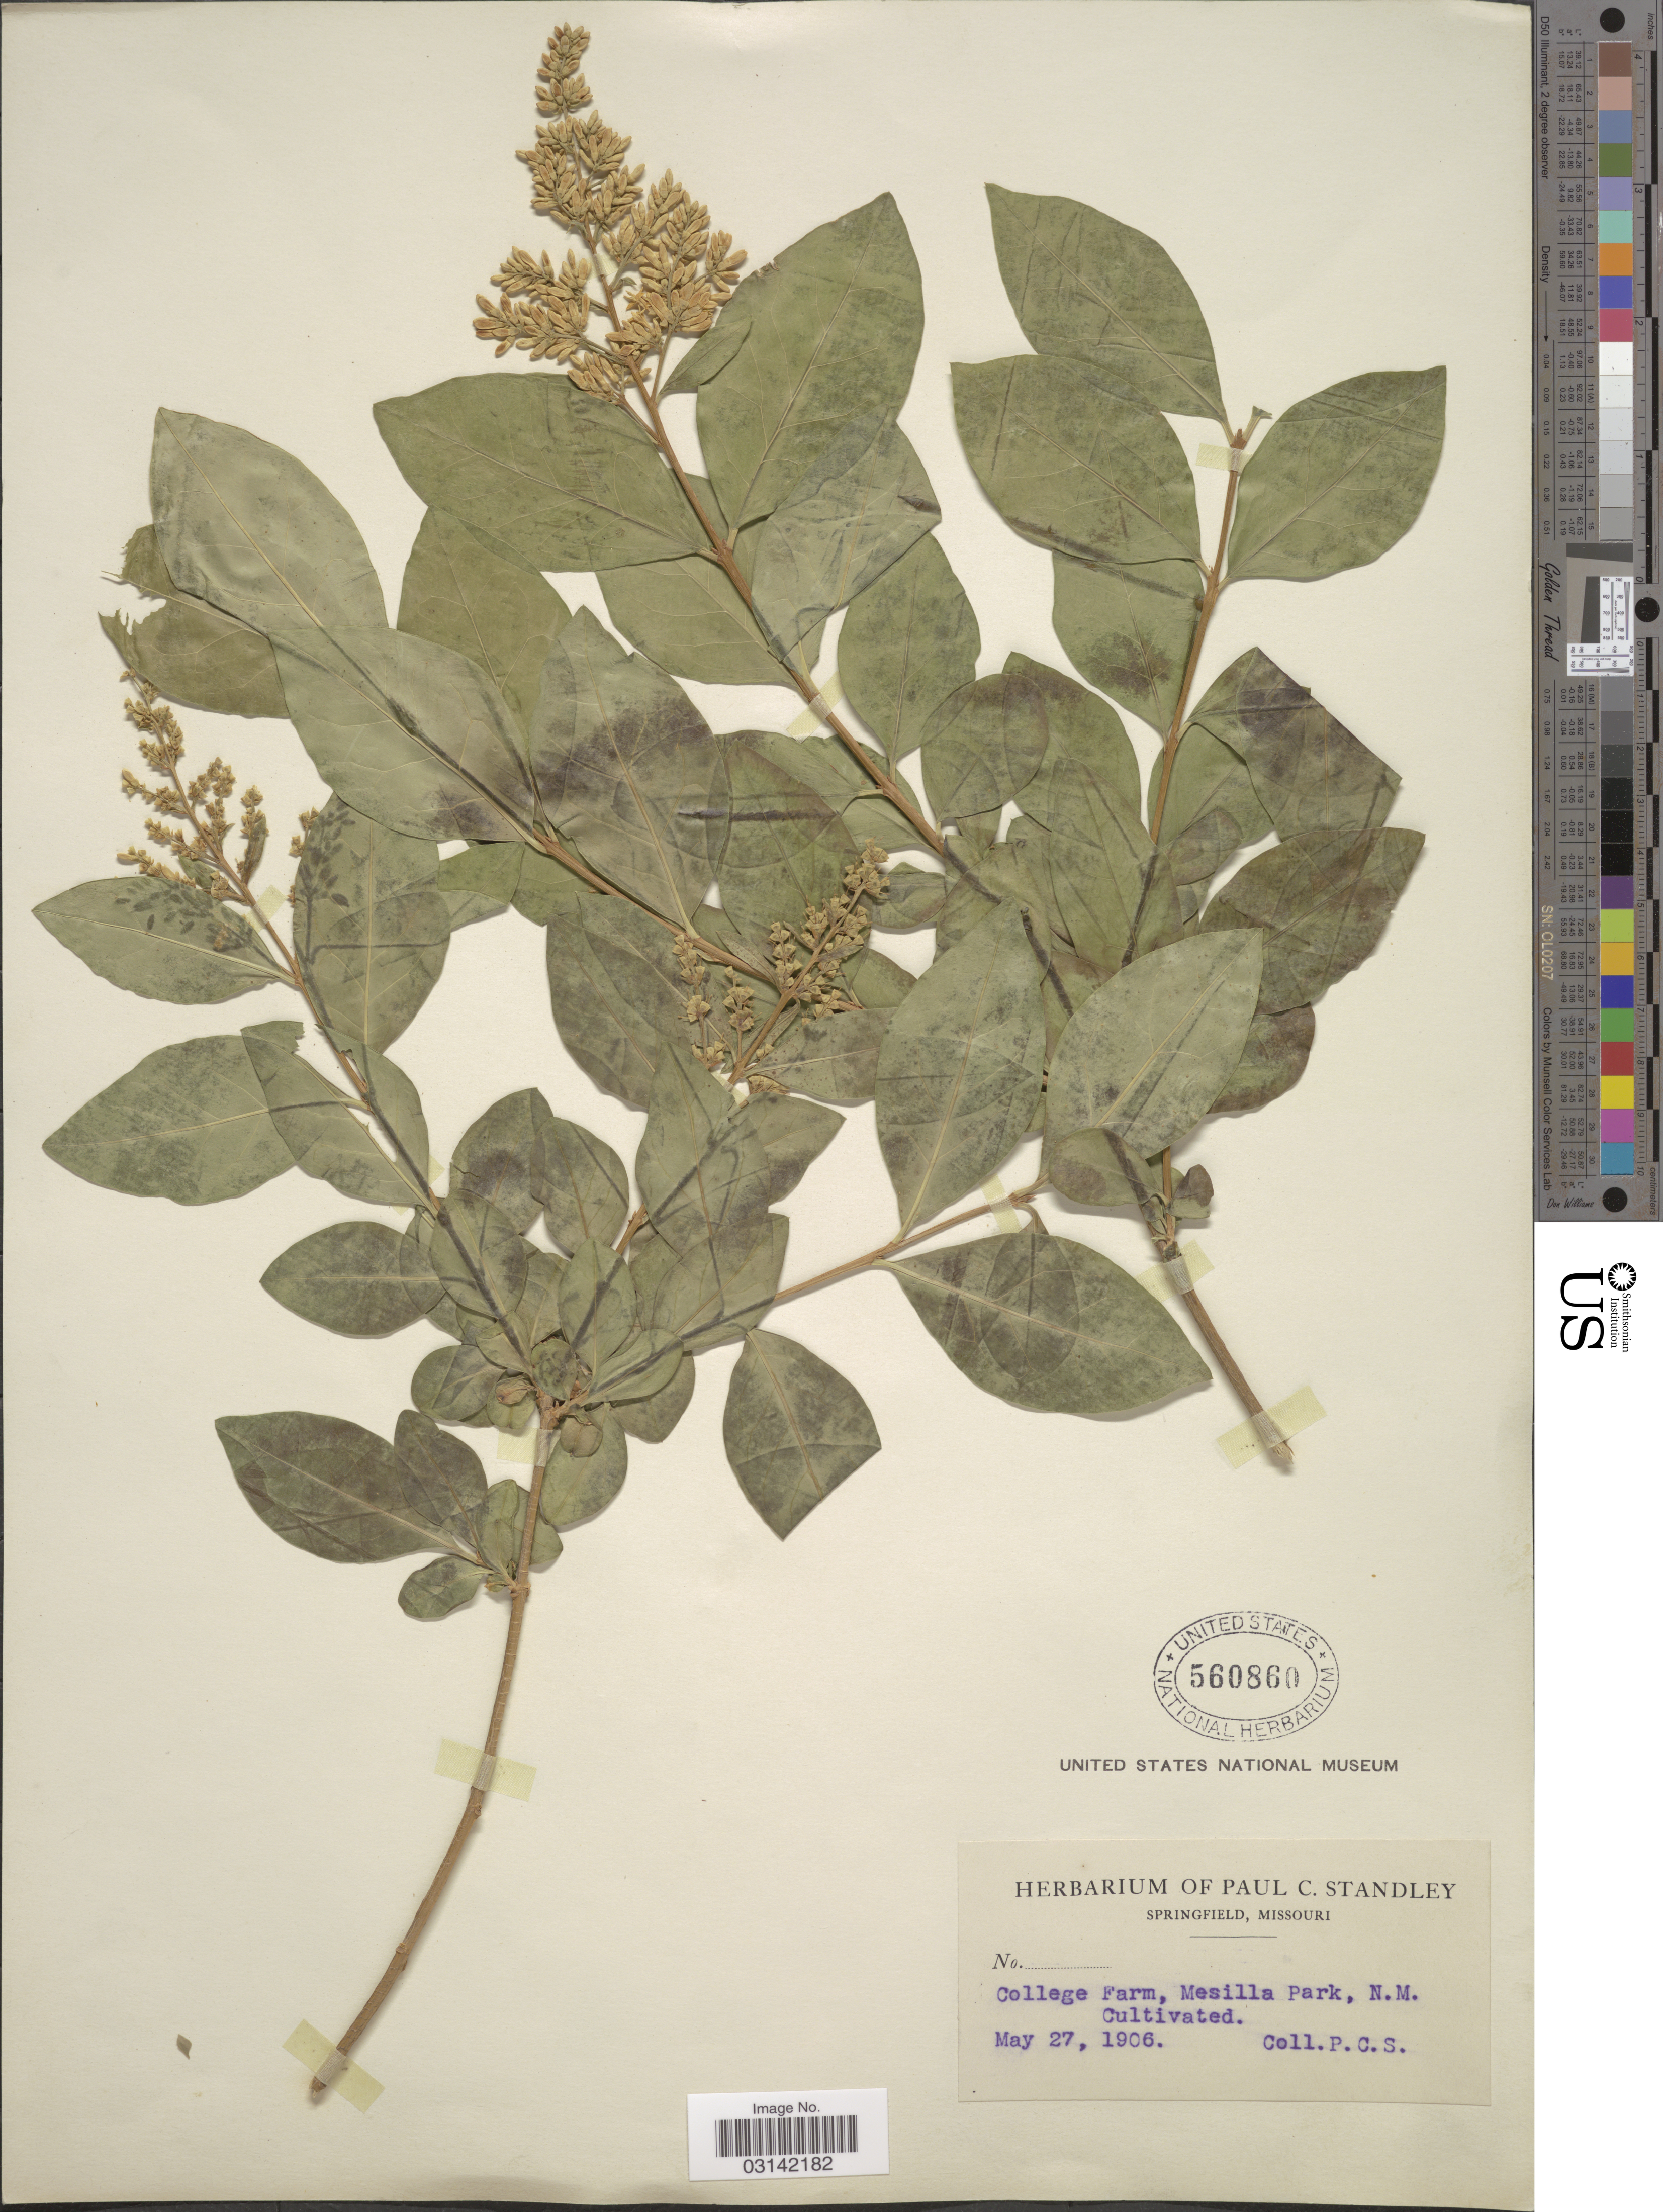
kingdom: Plantae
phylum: Tracheophyta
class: Magnoliopsida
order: Lamiales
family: Oleaceae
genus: Ligustrum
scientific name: Ligustrum sp.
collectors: P. C. Standley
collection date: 1906-05-27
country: United States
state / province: New Mexico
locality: College Farm, Mesilla Park, N. M.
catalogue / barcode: US 560860